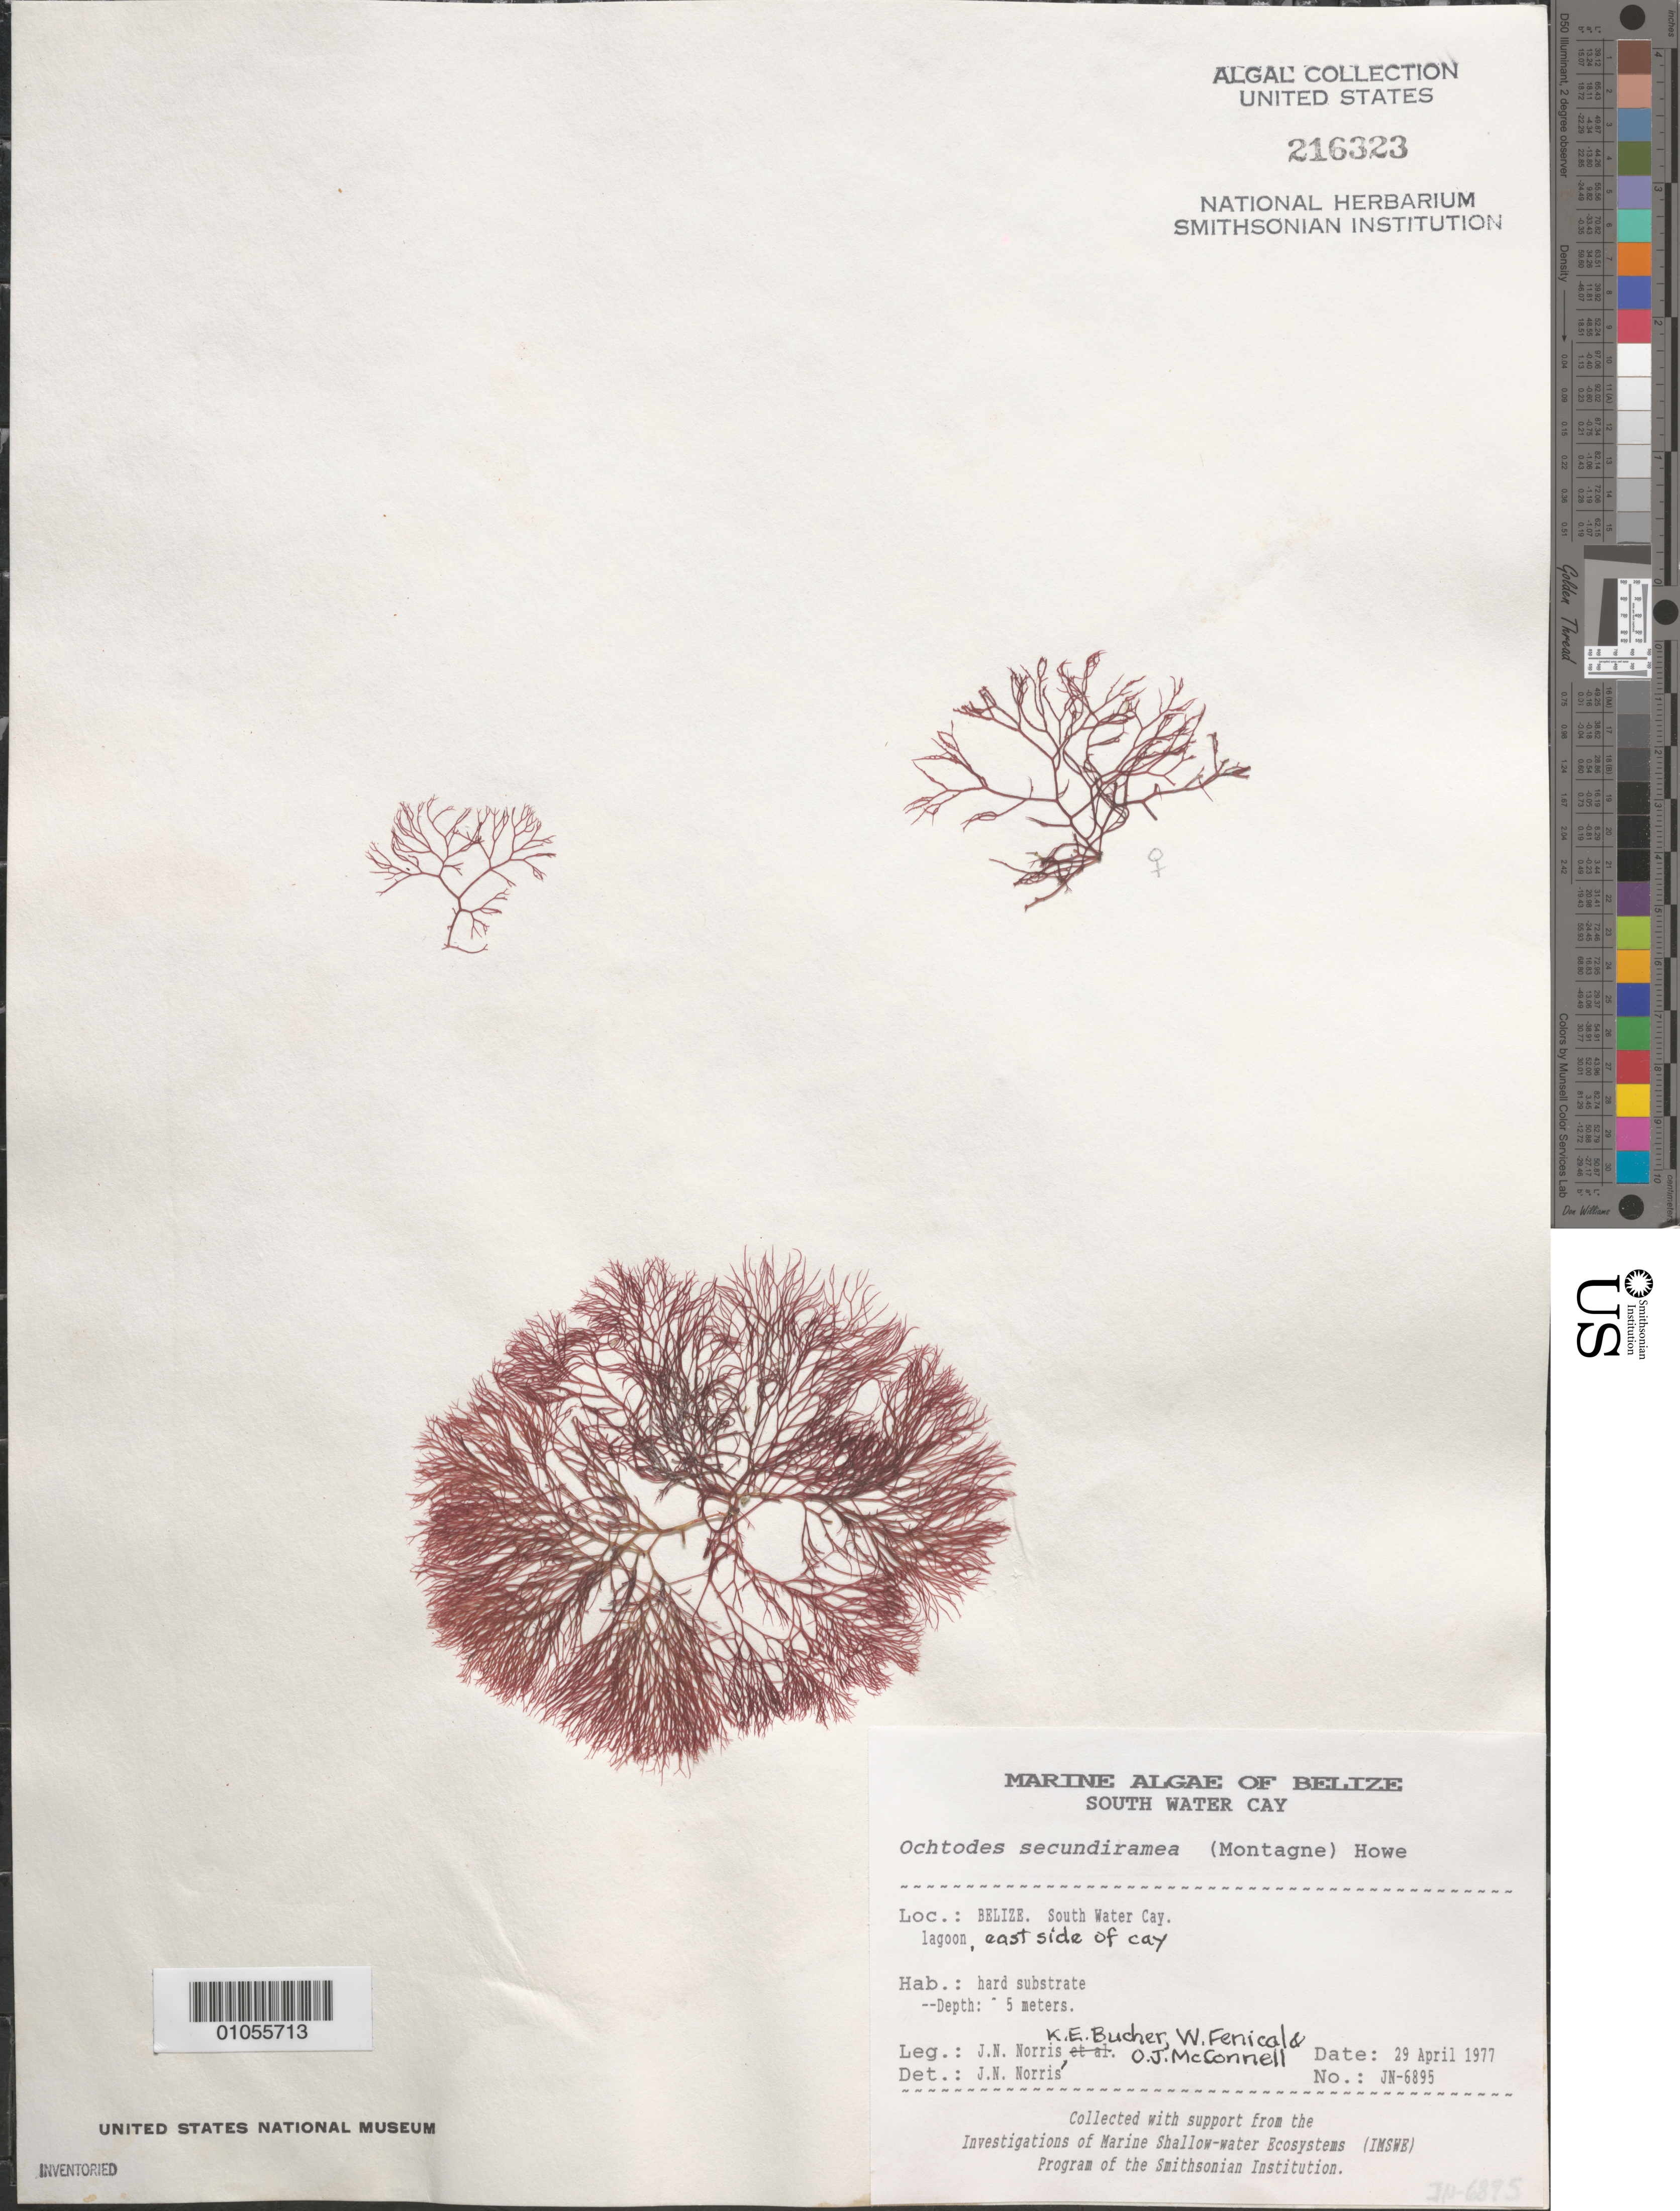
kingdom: Plantae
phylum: Rhodophyta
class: Florideophyceae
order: Gigartinales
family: Rhizophyllidaceae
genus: Ochtodes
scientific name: Ochtodes secundiramea, ined.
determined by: Norris, James N.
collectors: J. N. Norris, K. E. Bucher, W. Fenical & O. McConnell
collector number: JN-6895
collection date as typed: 29 Apr 1977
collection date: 1977-04-29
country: Belize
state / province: Stann Creek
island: South Water Cay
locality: East side of cay, lagoon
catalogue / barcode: US 216323